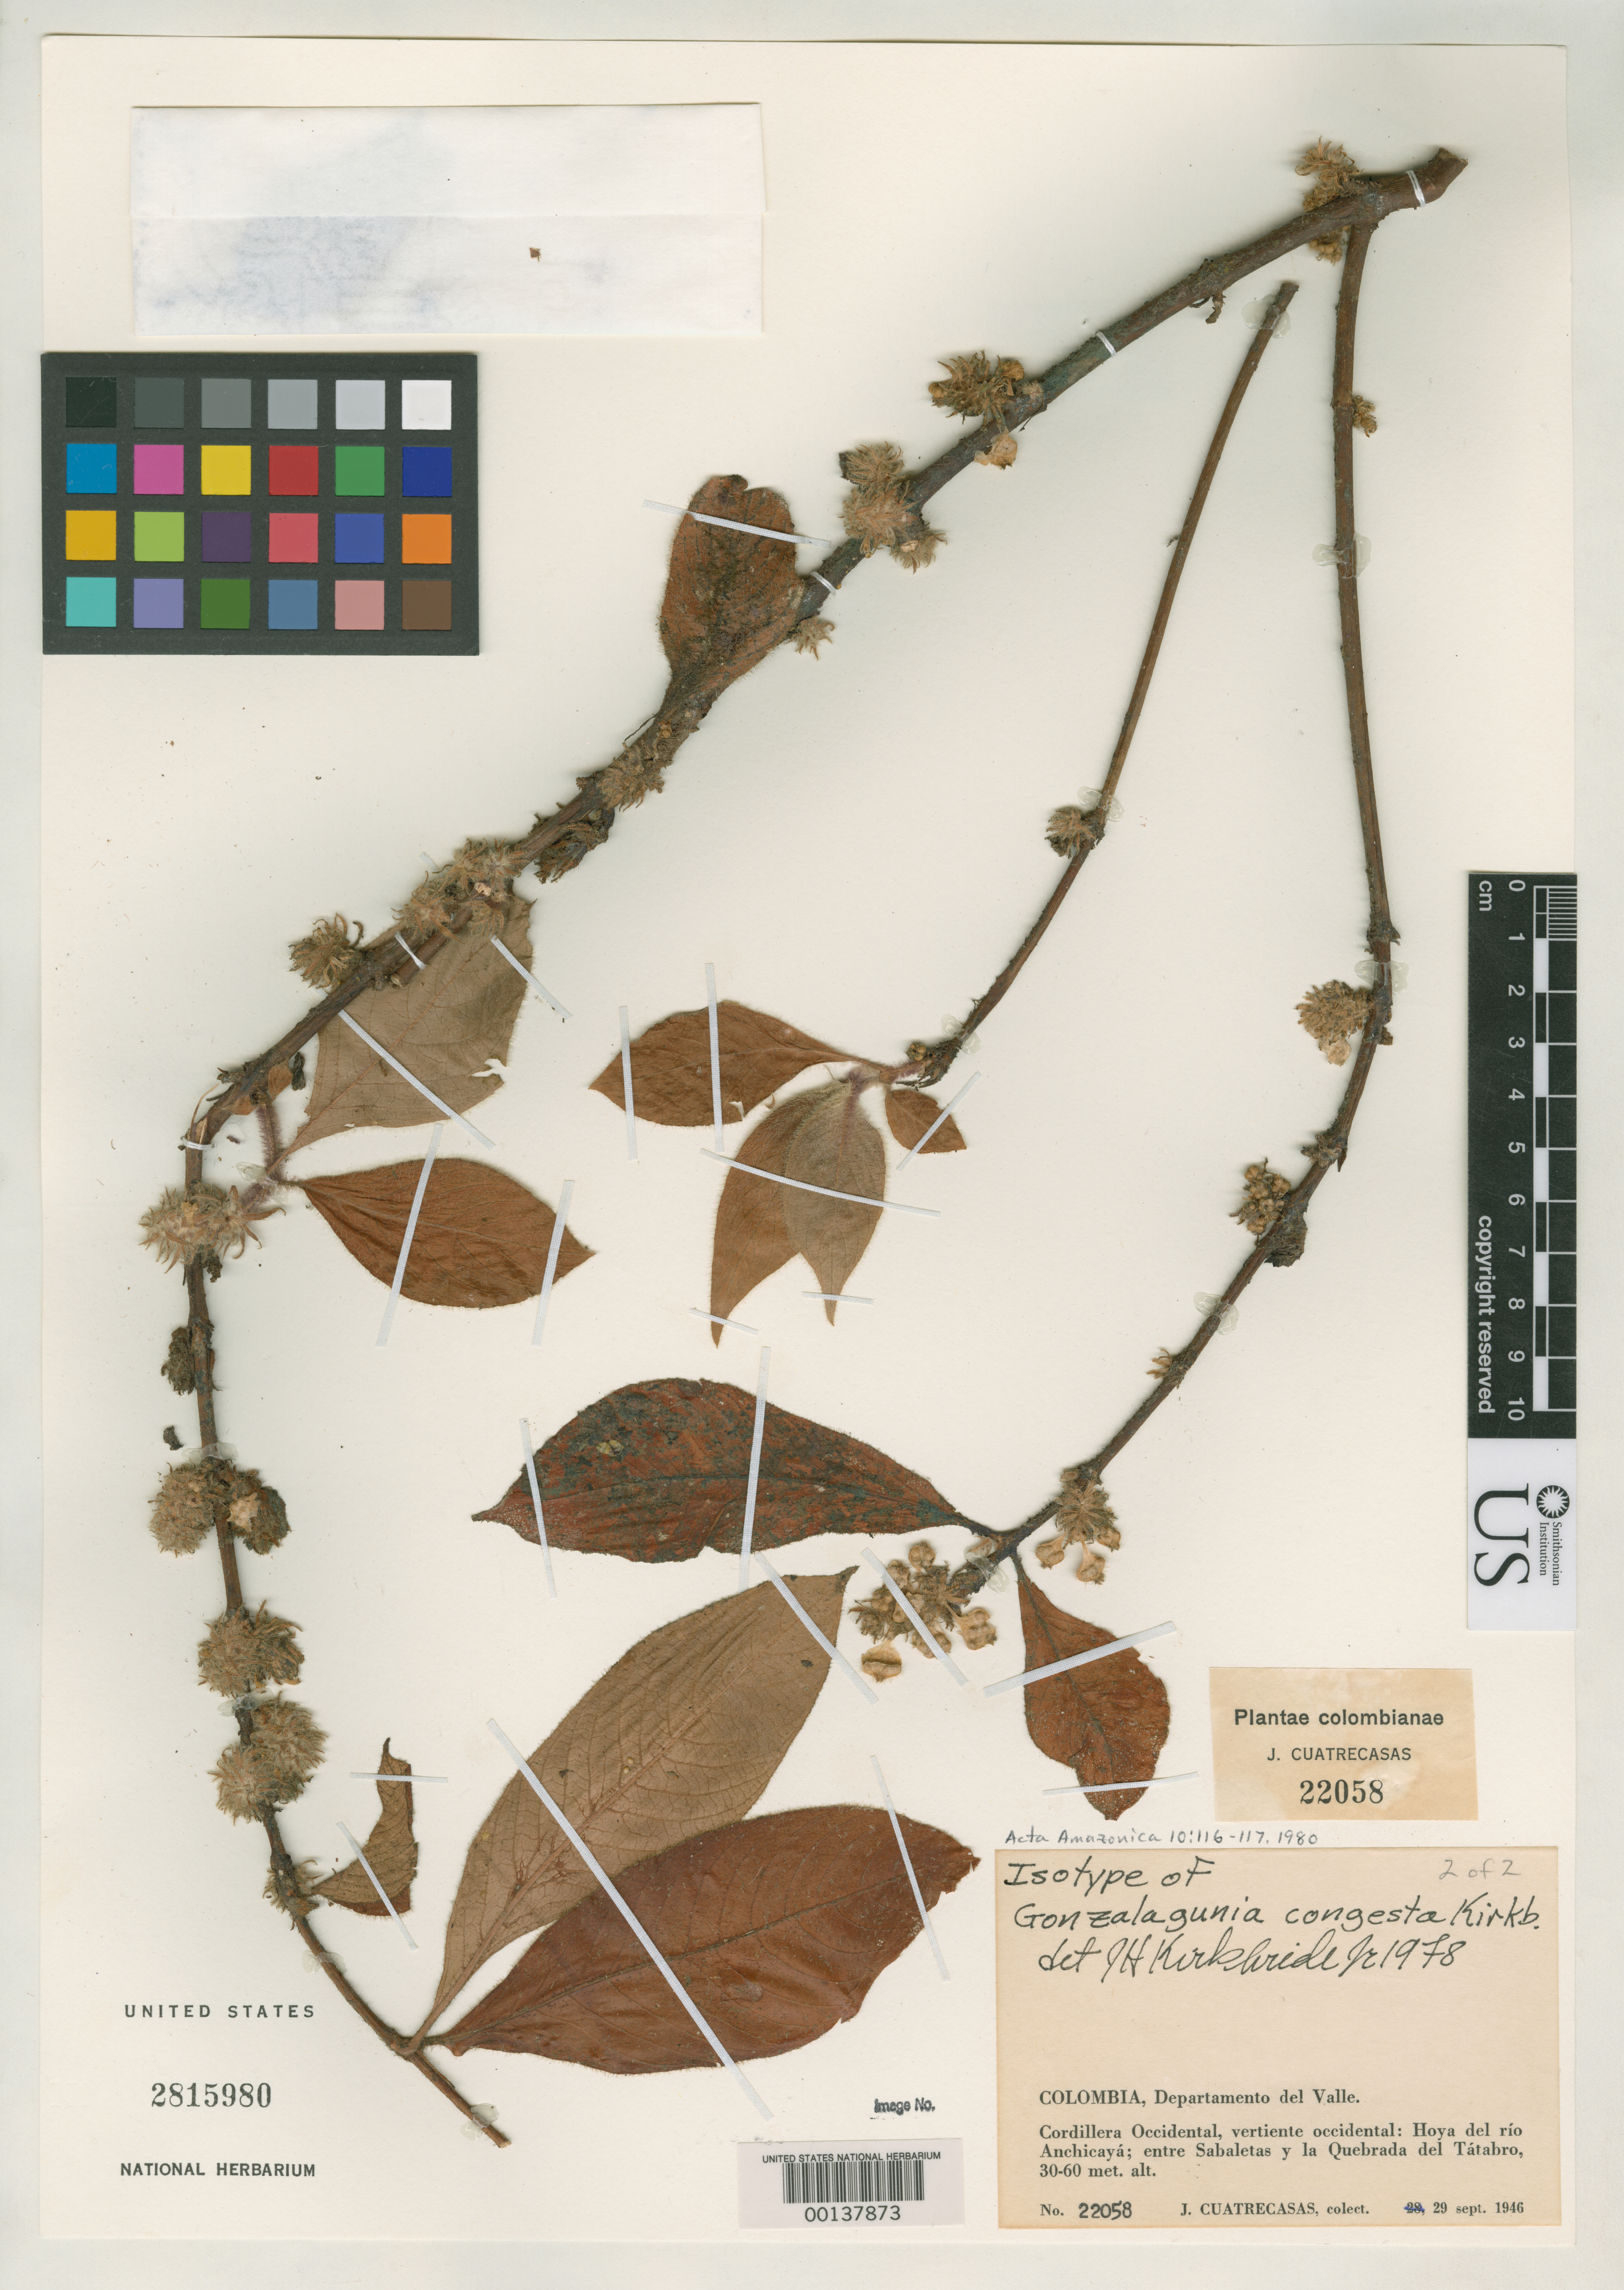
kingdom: Plantae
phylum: Tracheophyta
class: Magnoliopsida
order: Gentianales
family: Rubiaceae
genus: Gonzalagunia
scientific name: Gonzalagunia congesta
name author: J.H. Kirkbr.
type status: Isotype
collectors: J. Cuatrecasas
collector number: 22058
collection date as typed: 29 Sep 1946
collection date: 1946-09-29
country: Colombia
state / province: Valle del Cauca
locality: Between Sabaletas and La Quebrada del Tatabro.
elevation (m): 30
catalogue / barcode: US 2815980